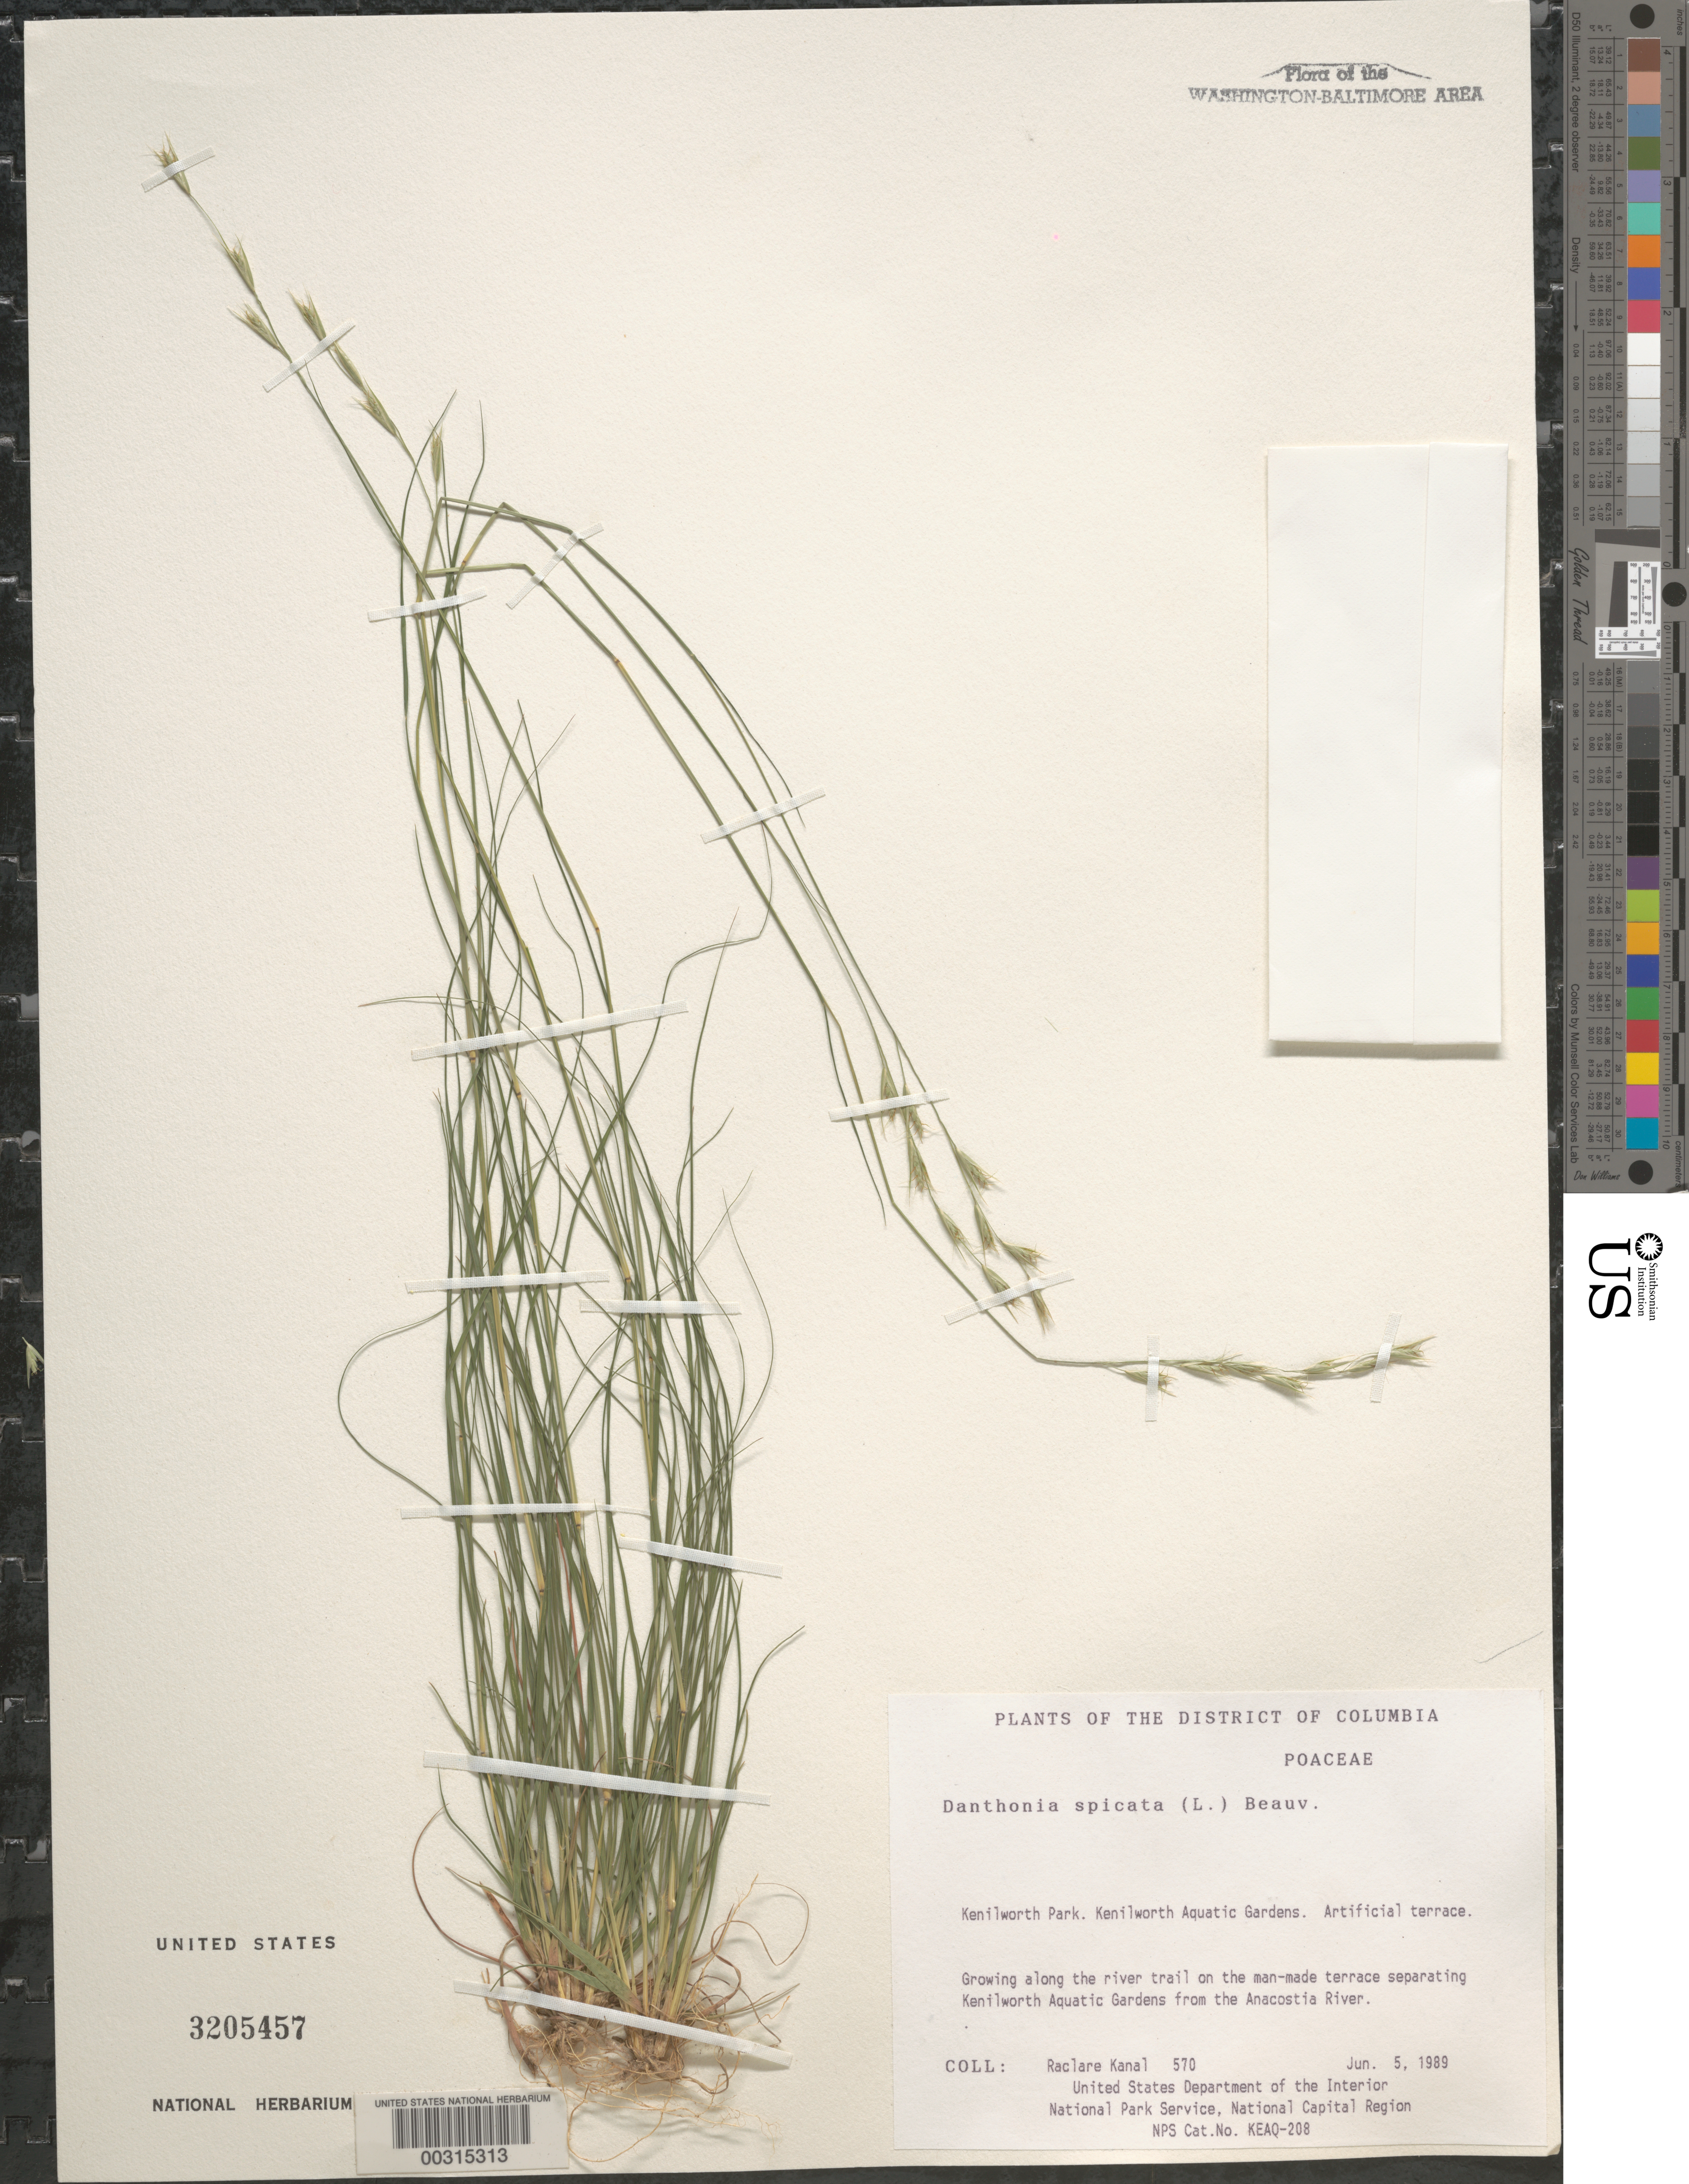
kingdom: Plantae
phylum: Tracheophyta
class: Liliopsida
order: Poales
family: Poaceae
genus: Danthonia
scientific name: Danthonia spicata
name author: (L.) P. Beauv. ex Roem. & Schult.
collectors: R. Kanal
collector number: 570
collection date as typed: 05 Jun 1989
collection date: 1989-06-05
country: United States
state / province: District of Columbia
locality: Kenilworth Park, Kenilworth Aquatic Gardens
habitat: Artificial terrace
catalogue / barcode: US 3205457